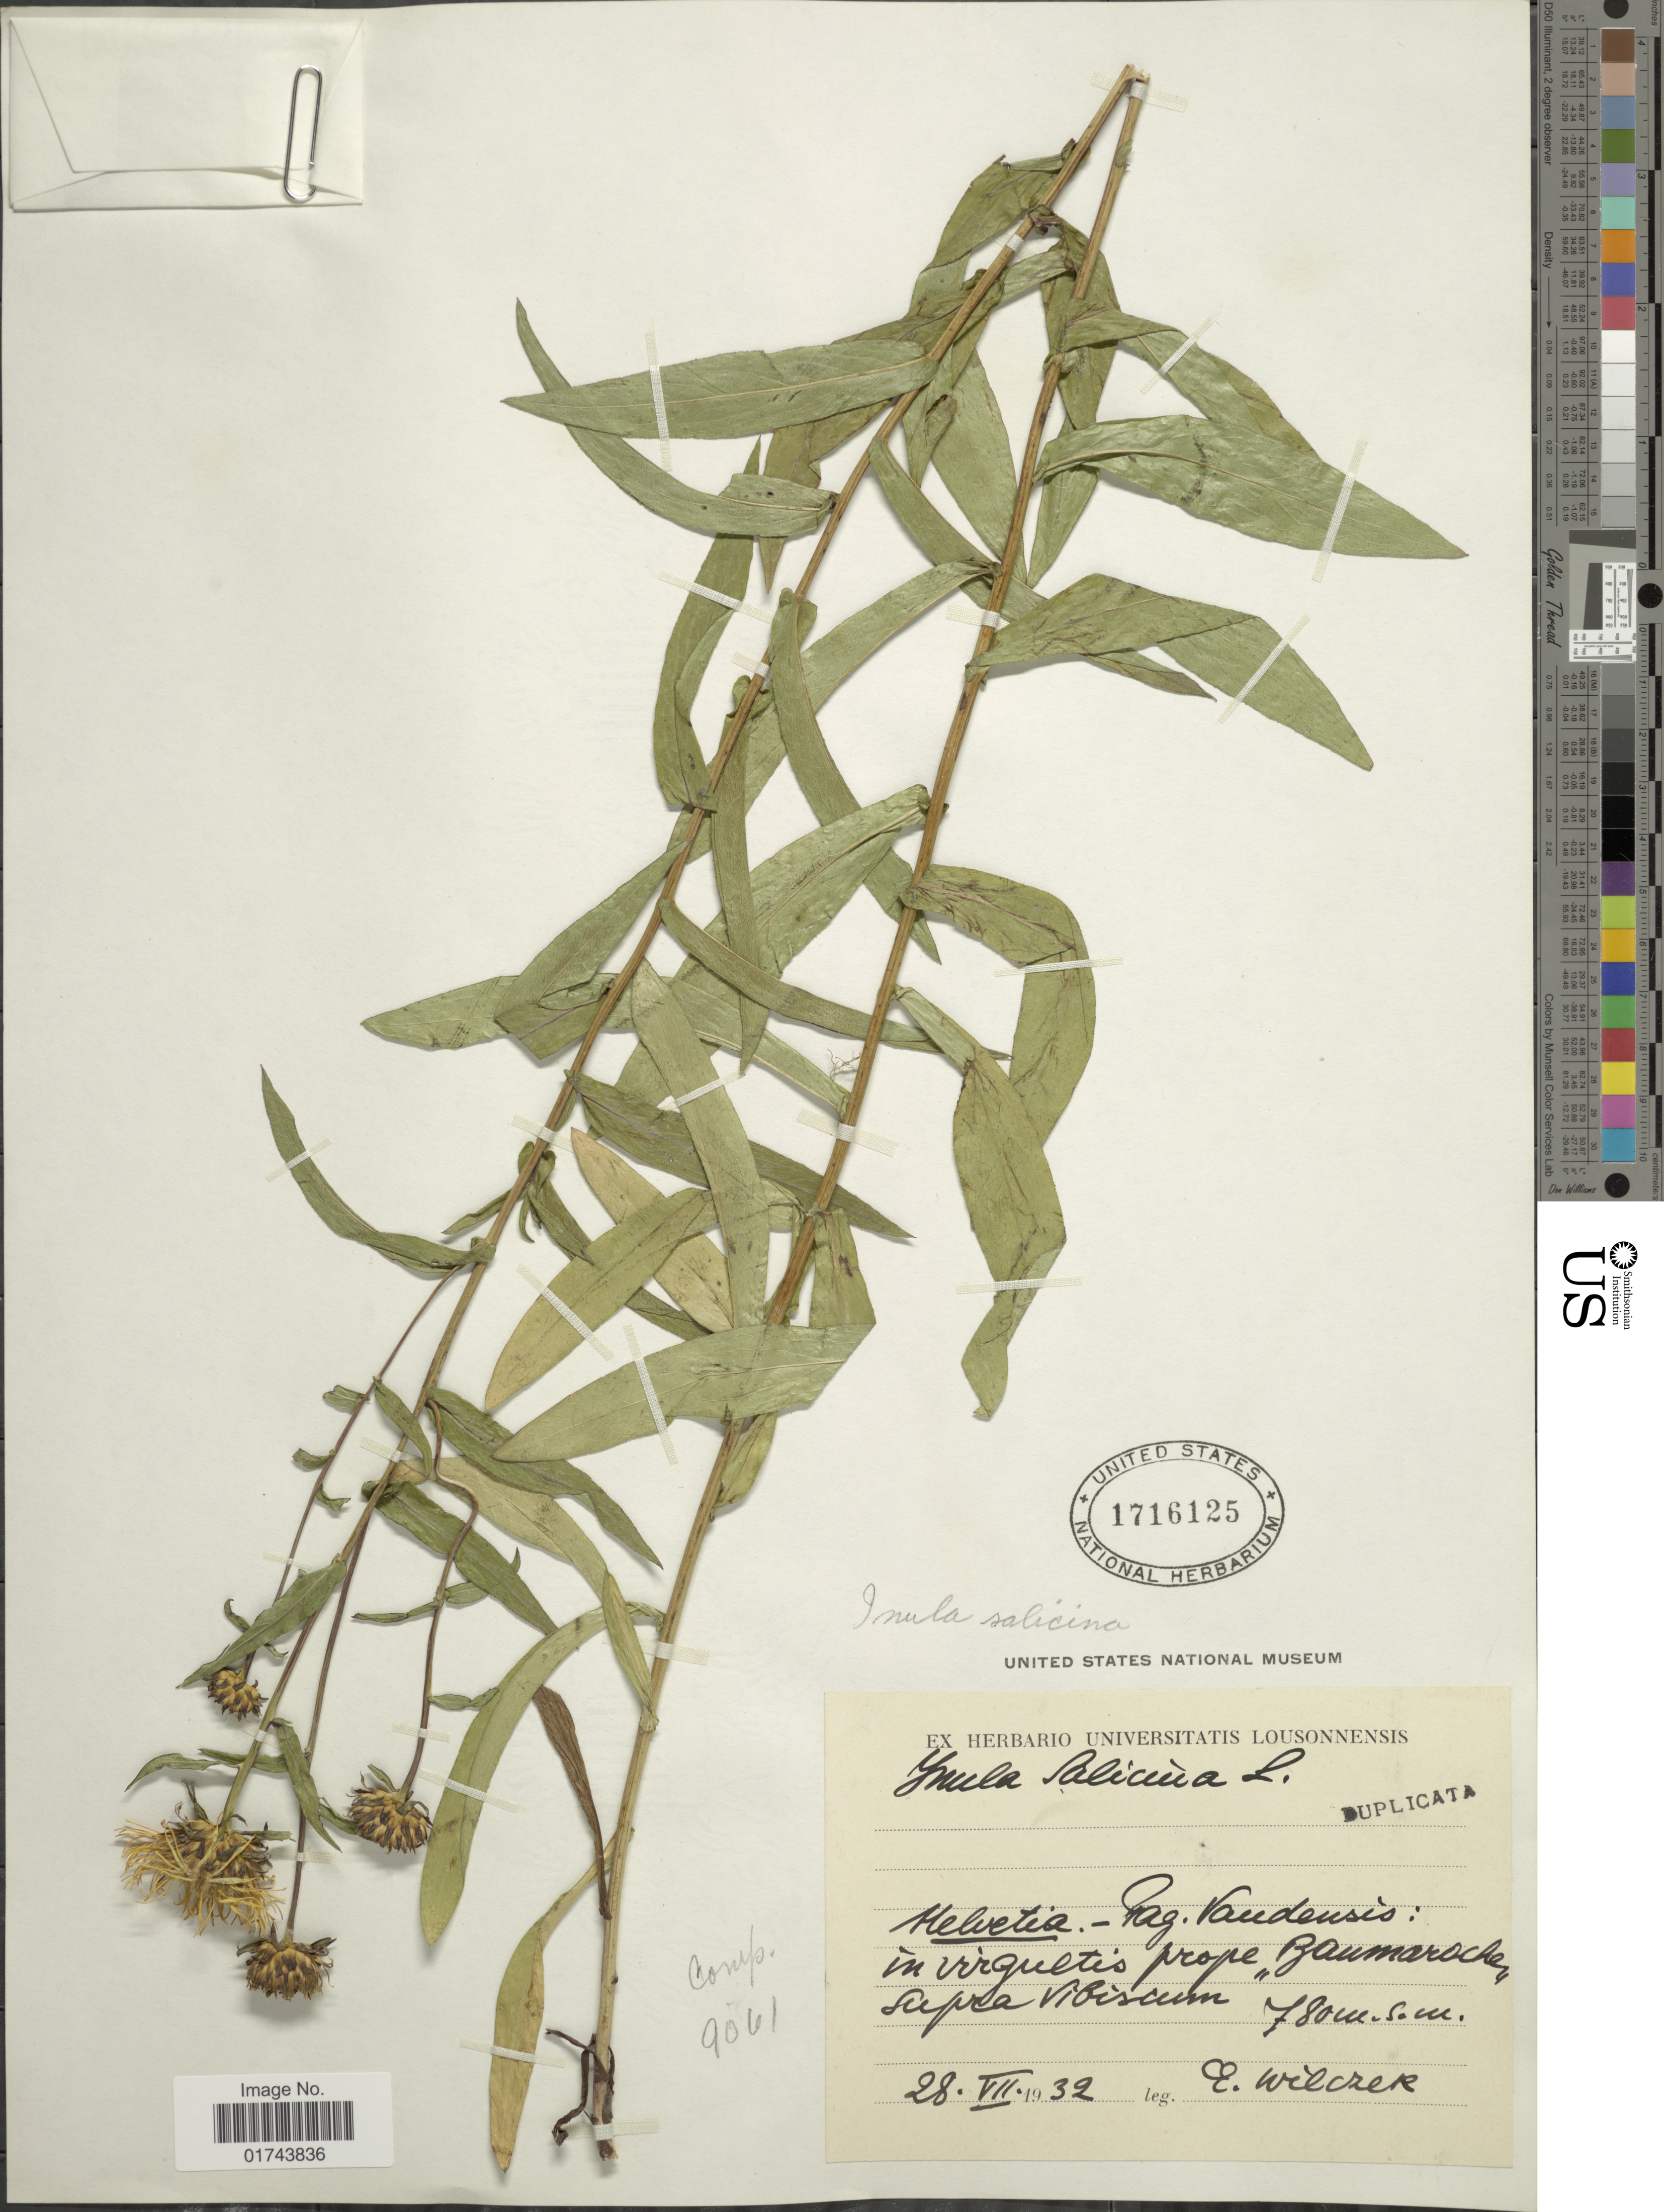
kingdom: Plantae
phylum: Tracheophyta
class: Magnoliopsida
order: Asterales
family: Asteraceae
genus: Inula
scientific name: Inula salicina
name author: L.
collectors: E. Wilczek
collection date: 1932-07-28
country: Switzerland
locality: Helvetia, Paz. Vaudensis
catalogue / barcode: US 1716125